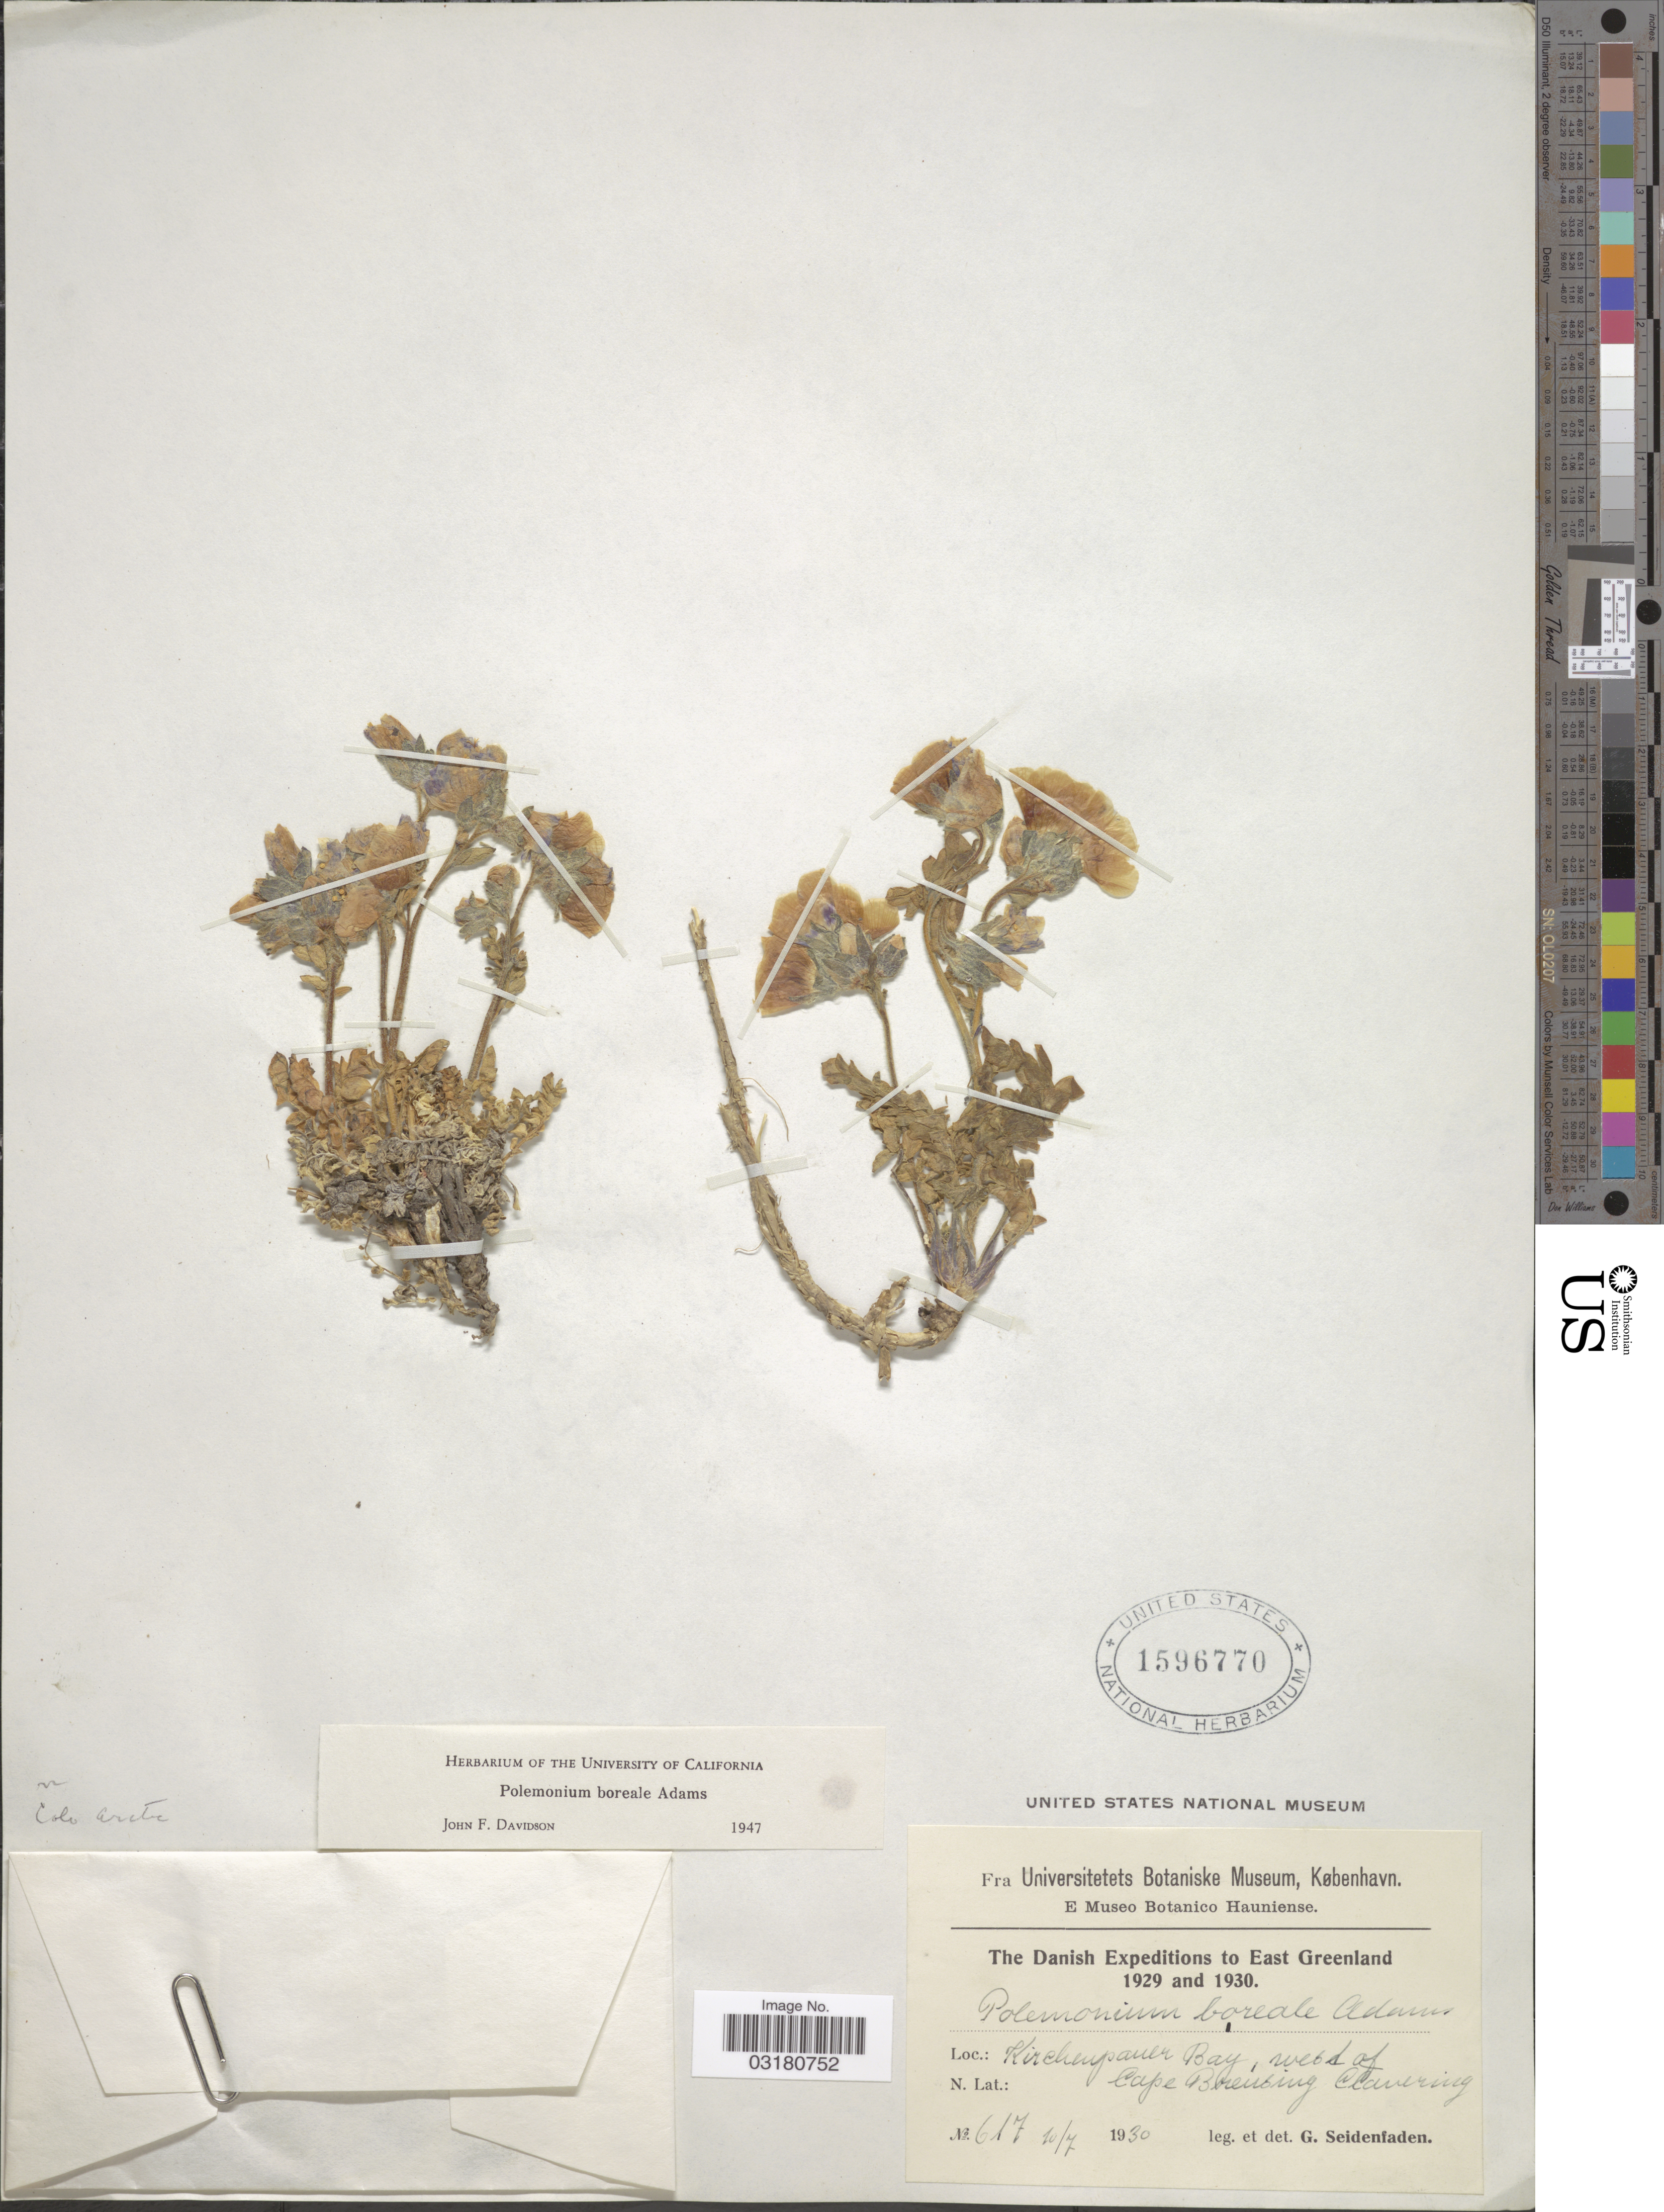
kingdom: Plantae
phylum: Tracheophyta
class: Magnoliopsida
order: Ericales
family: Polemoniaceae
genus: Polemonium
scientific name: Polemonium boreale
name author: Adams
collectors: G. Seidenfaden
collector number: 617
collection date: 1930-07-10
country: Greenland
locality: East Greenland. Kirckenpauer Bay, west of Cape Breusing Clavering.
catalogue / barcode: US 1596770